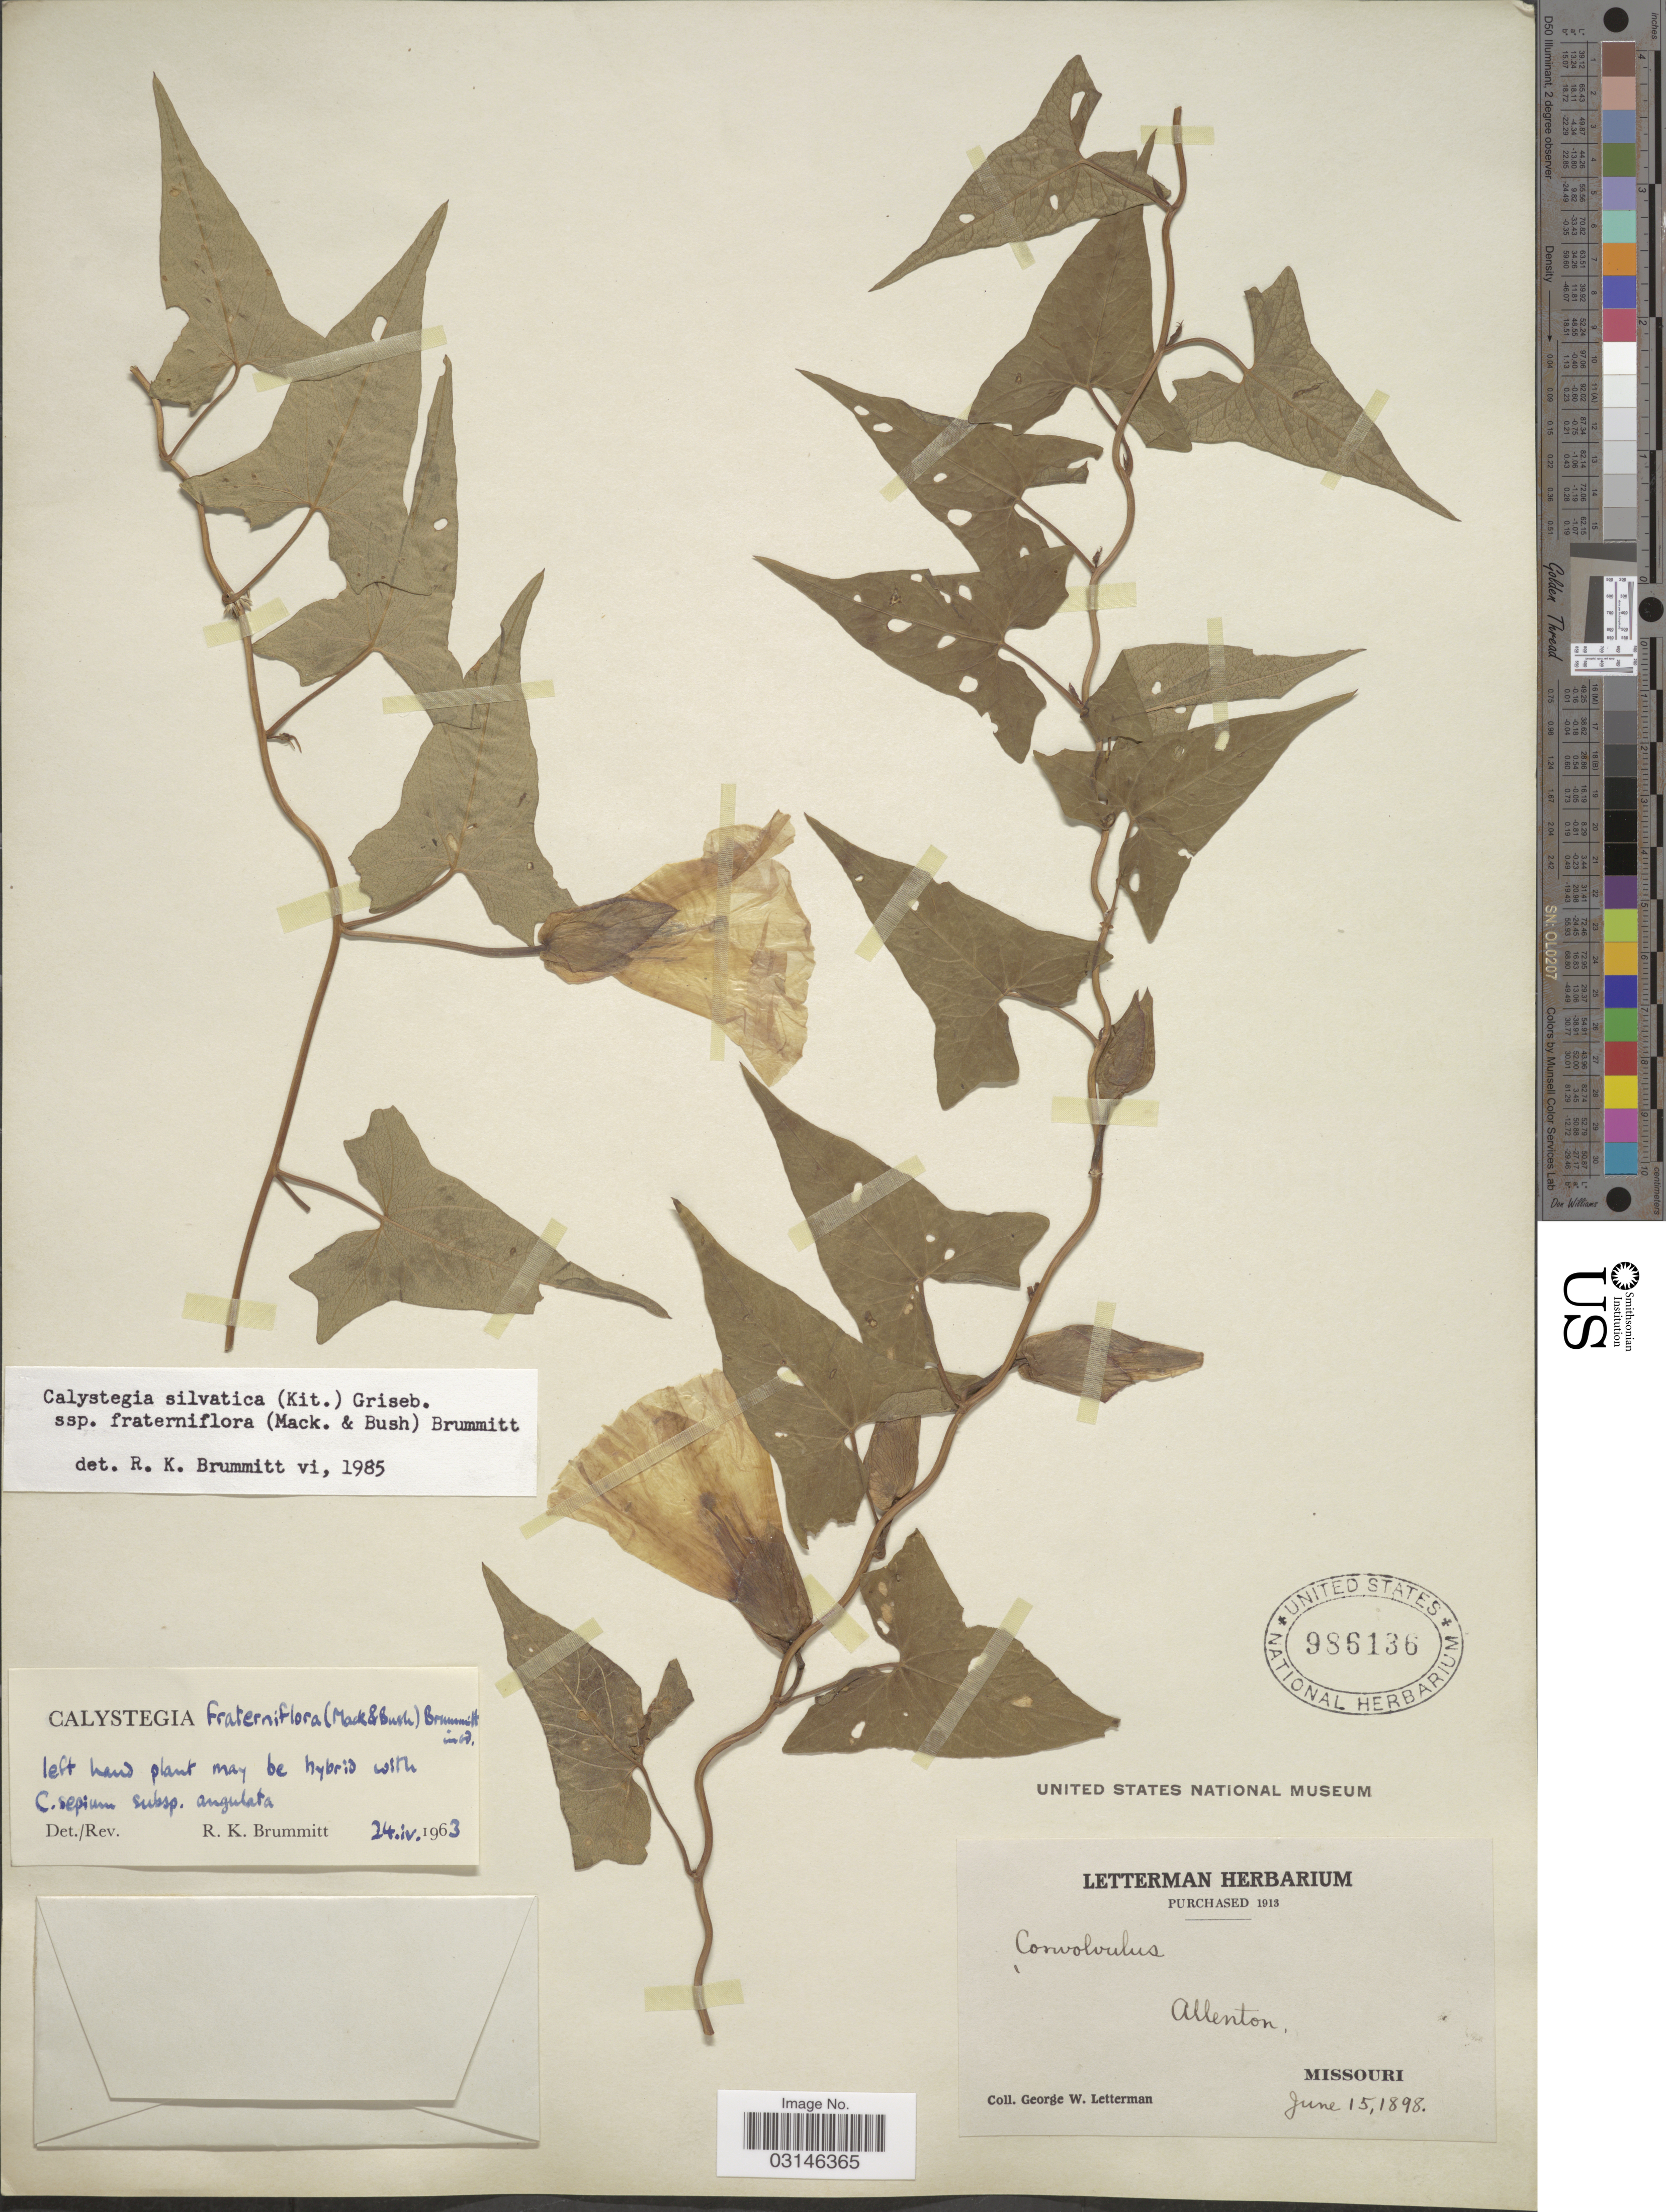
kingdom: Plantae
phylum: Tracheophyta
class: Magnoliopsida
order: Solanales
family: Convolvulaceae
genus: Calystegia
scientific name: Calystegia silvatica subsp. fraterniflora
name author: (Mack. & Bush) Brummitt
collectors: G. W. Letterman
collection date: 1898-06-15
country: United States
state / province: Missouri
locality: Allenton, Missouri.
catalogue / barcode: US 986136